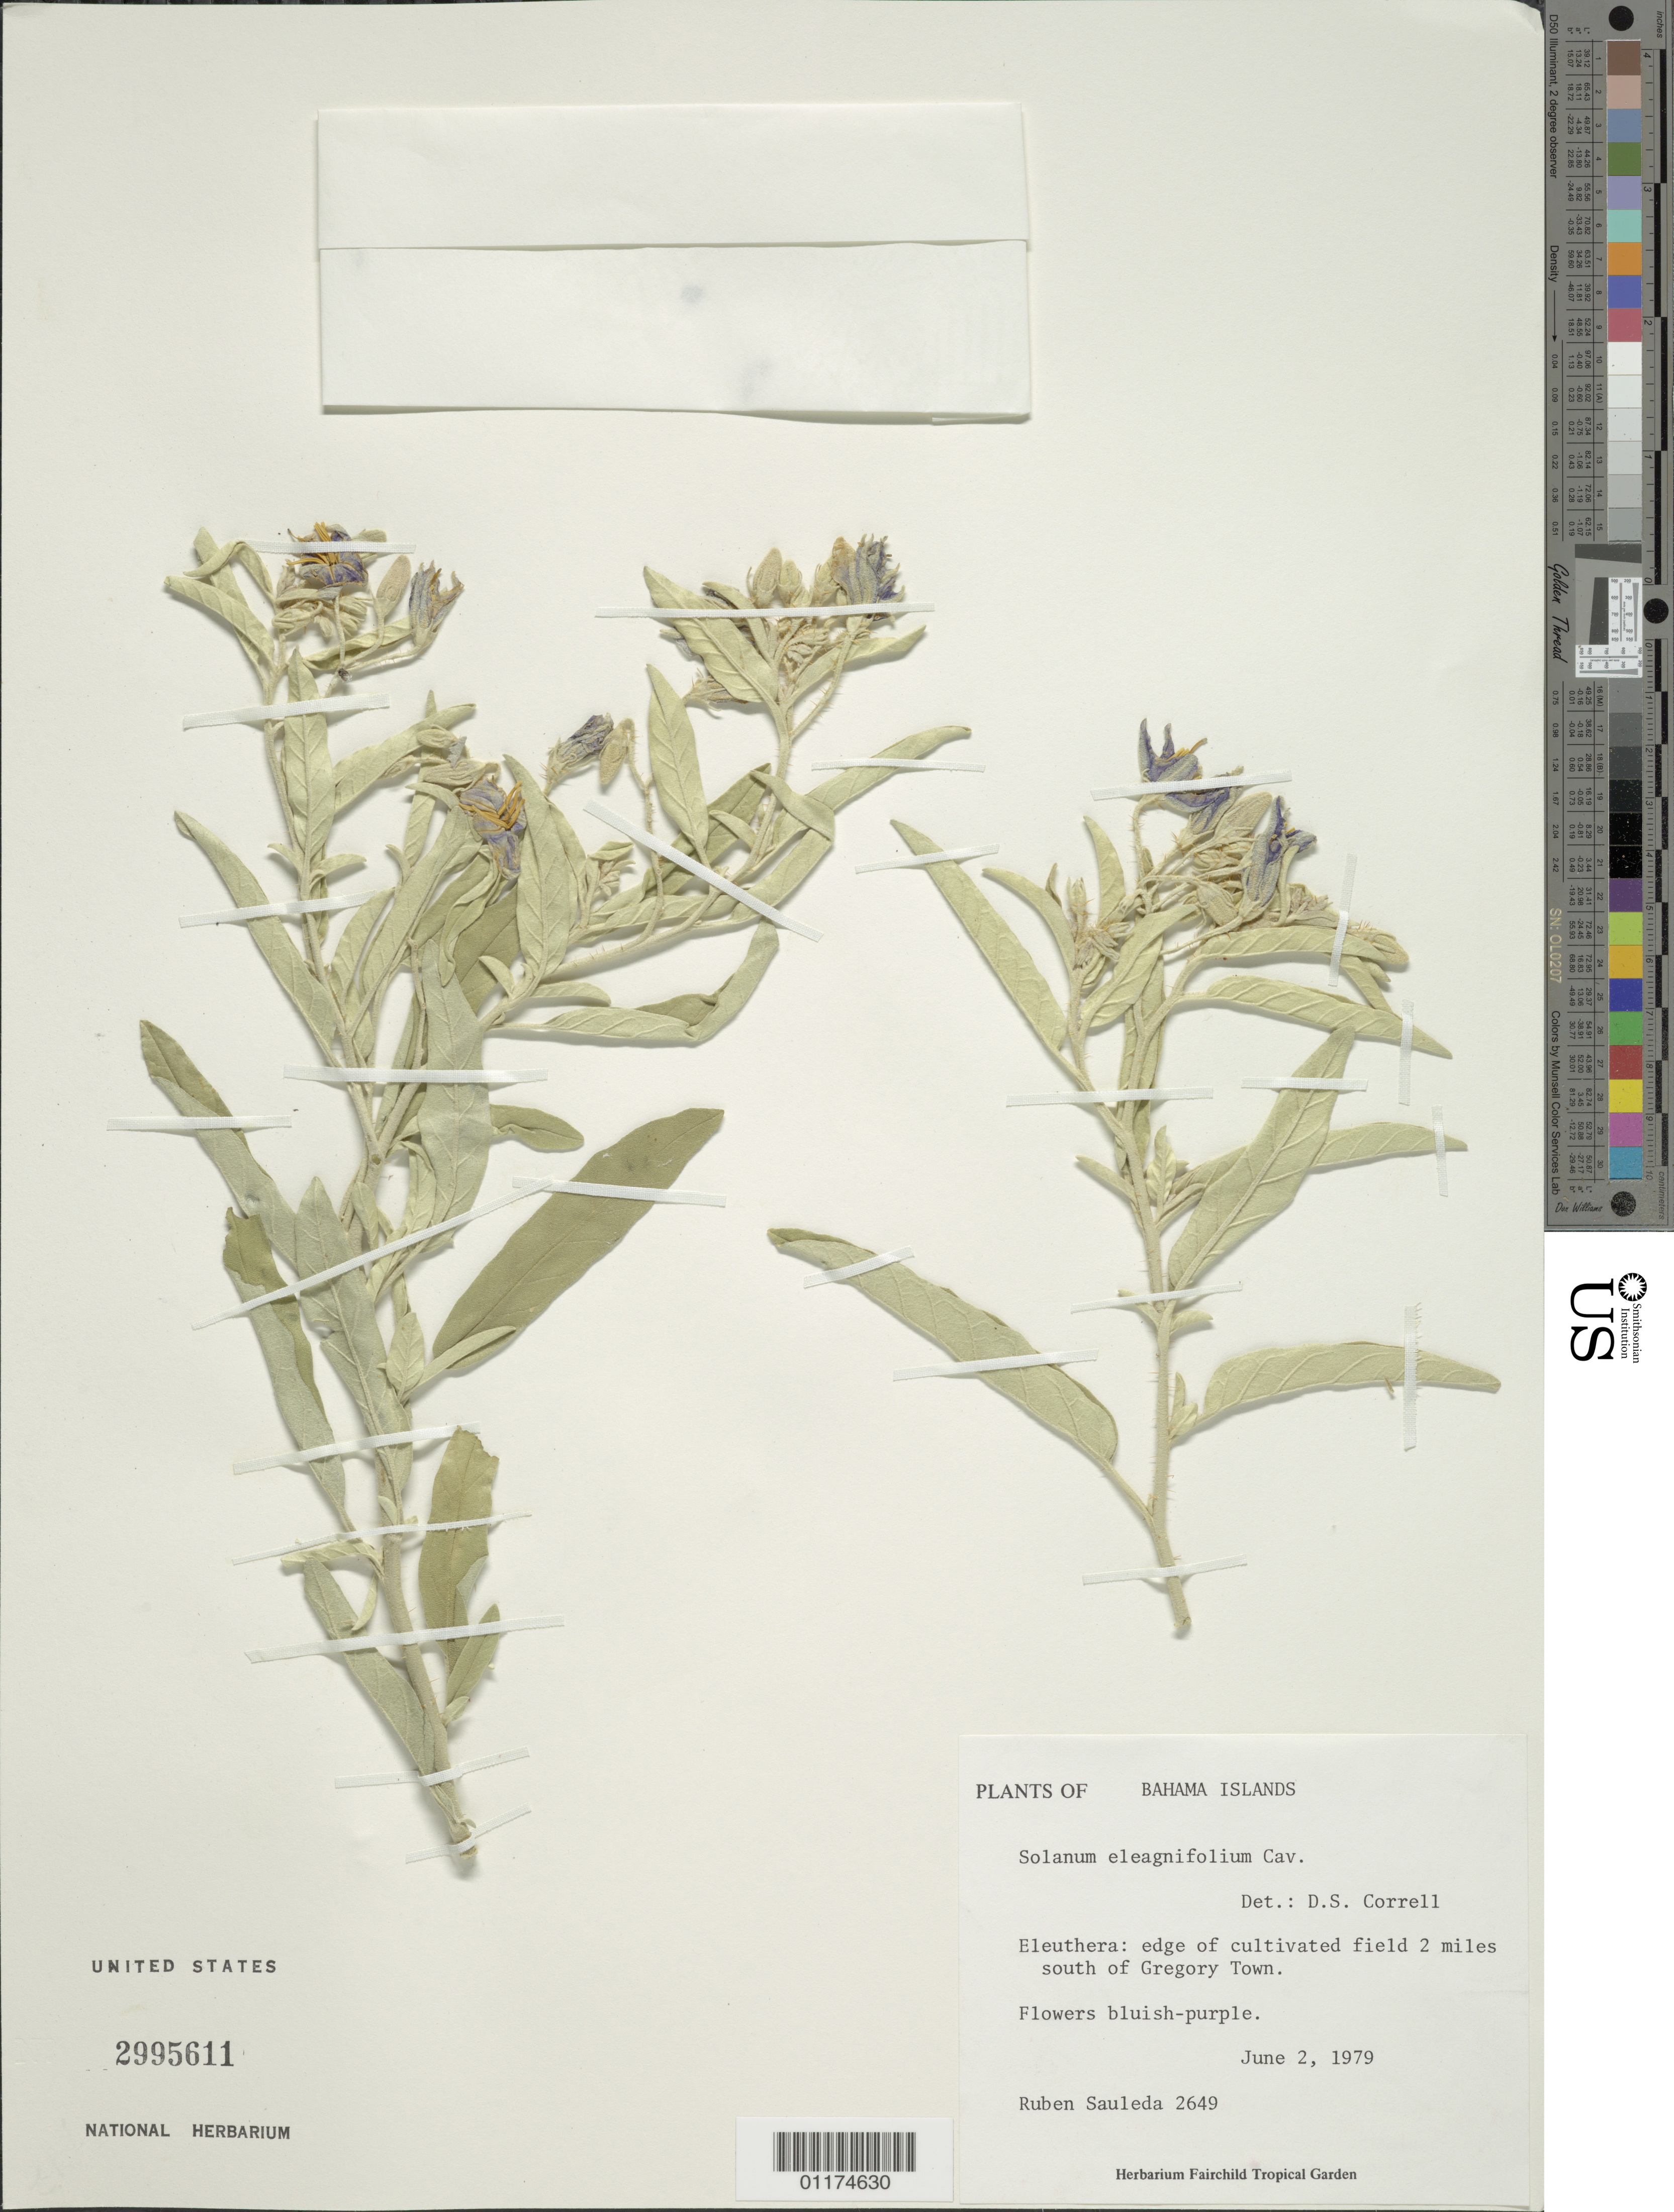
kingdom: Plantae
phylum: Tracheophyta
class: Magnoliopsida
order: Solanales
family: Solanaceae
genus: Solanum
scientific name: Solanum elaeagnifolium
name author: Cav.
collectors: R. Sauleda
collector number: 2649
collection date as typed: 02 Jun 1979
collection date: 1979-06-02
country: Bahamas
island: Eleuthera I.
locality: edge of cultivated field 2 miles south of Gregory Town.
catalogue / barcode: US 2995611